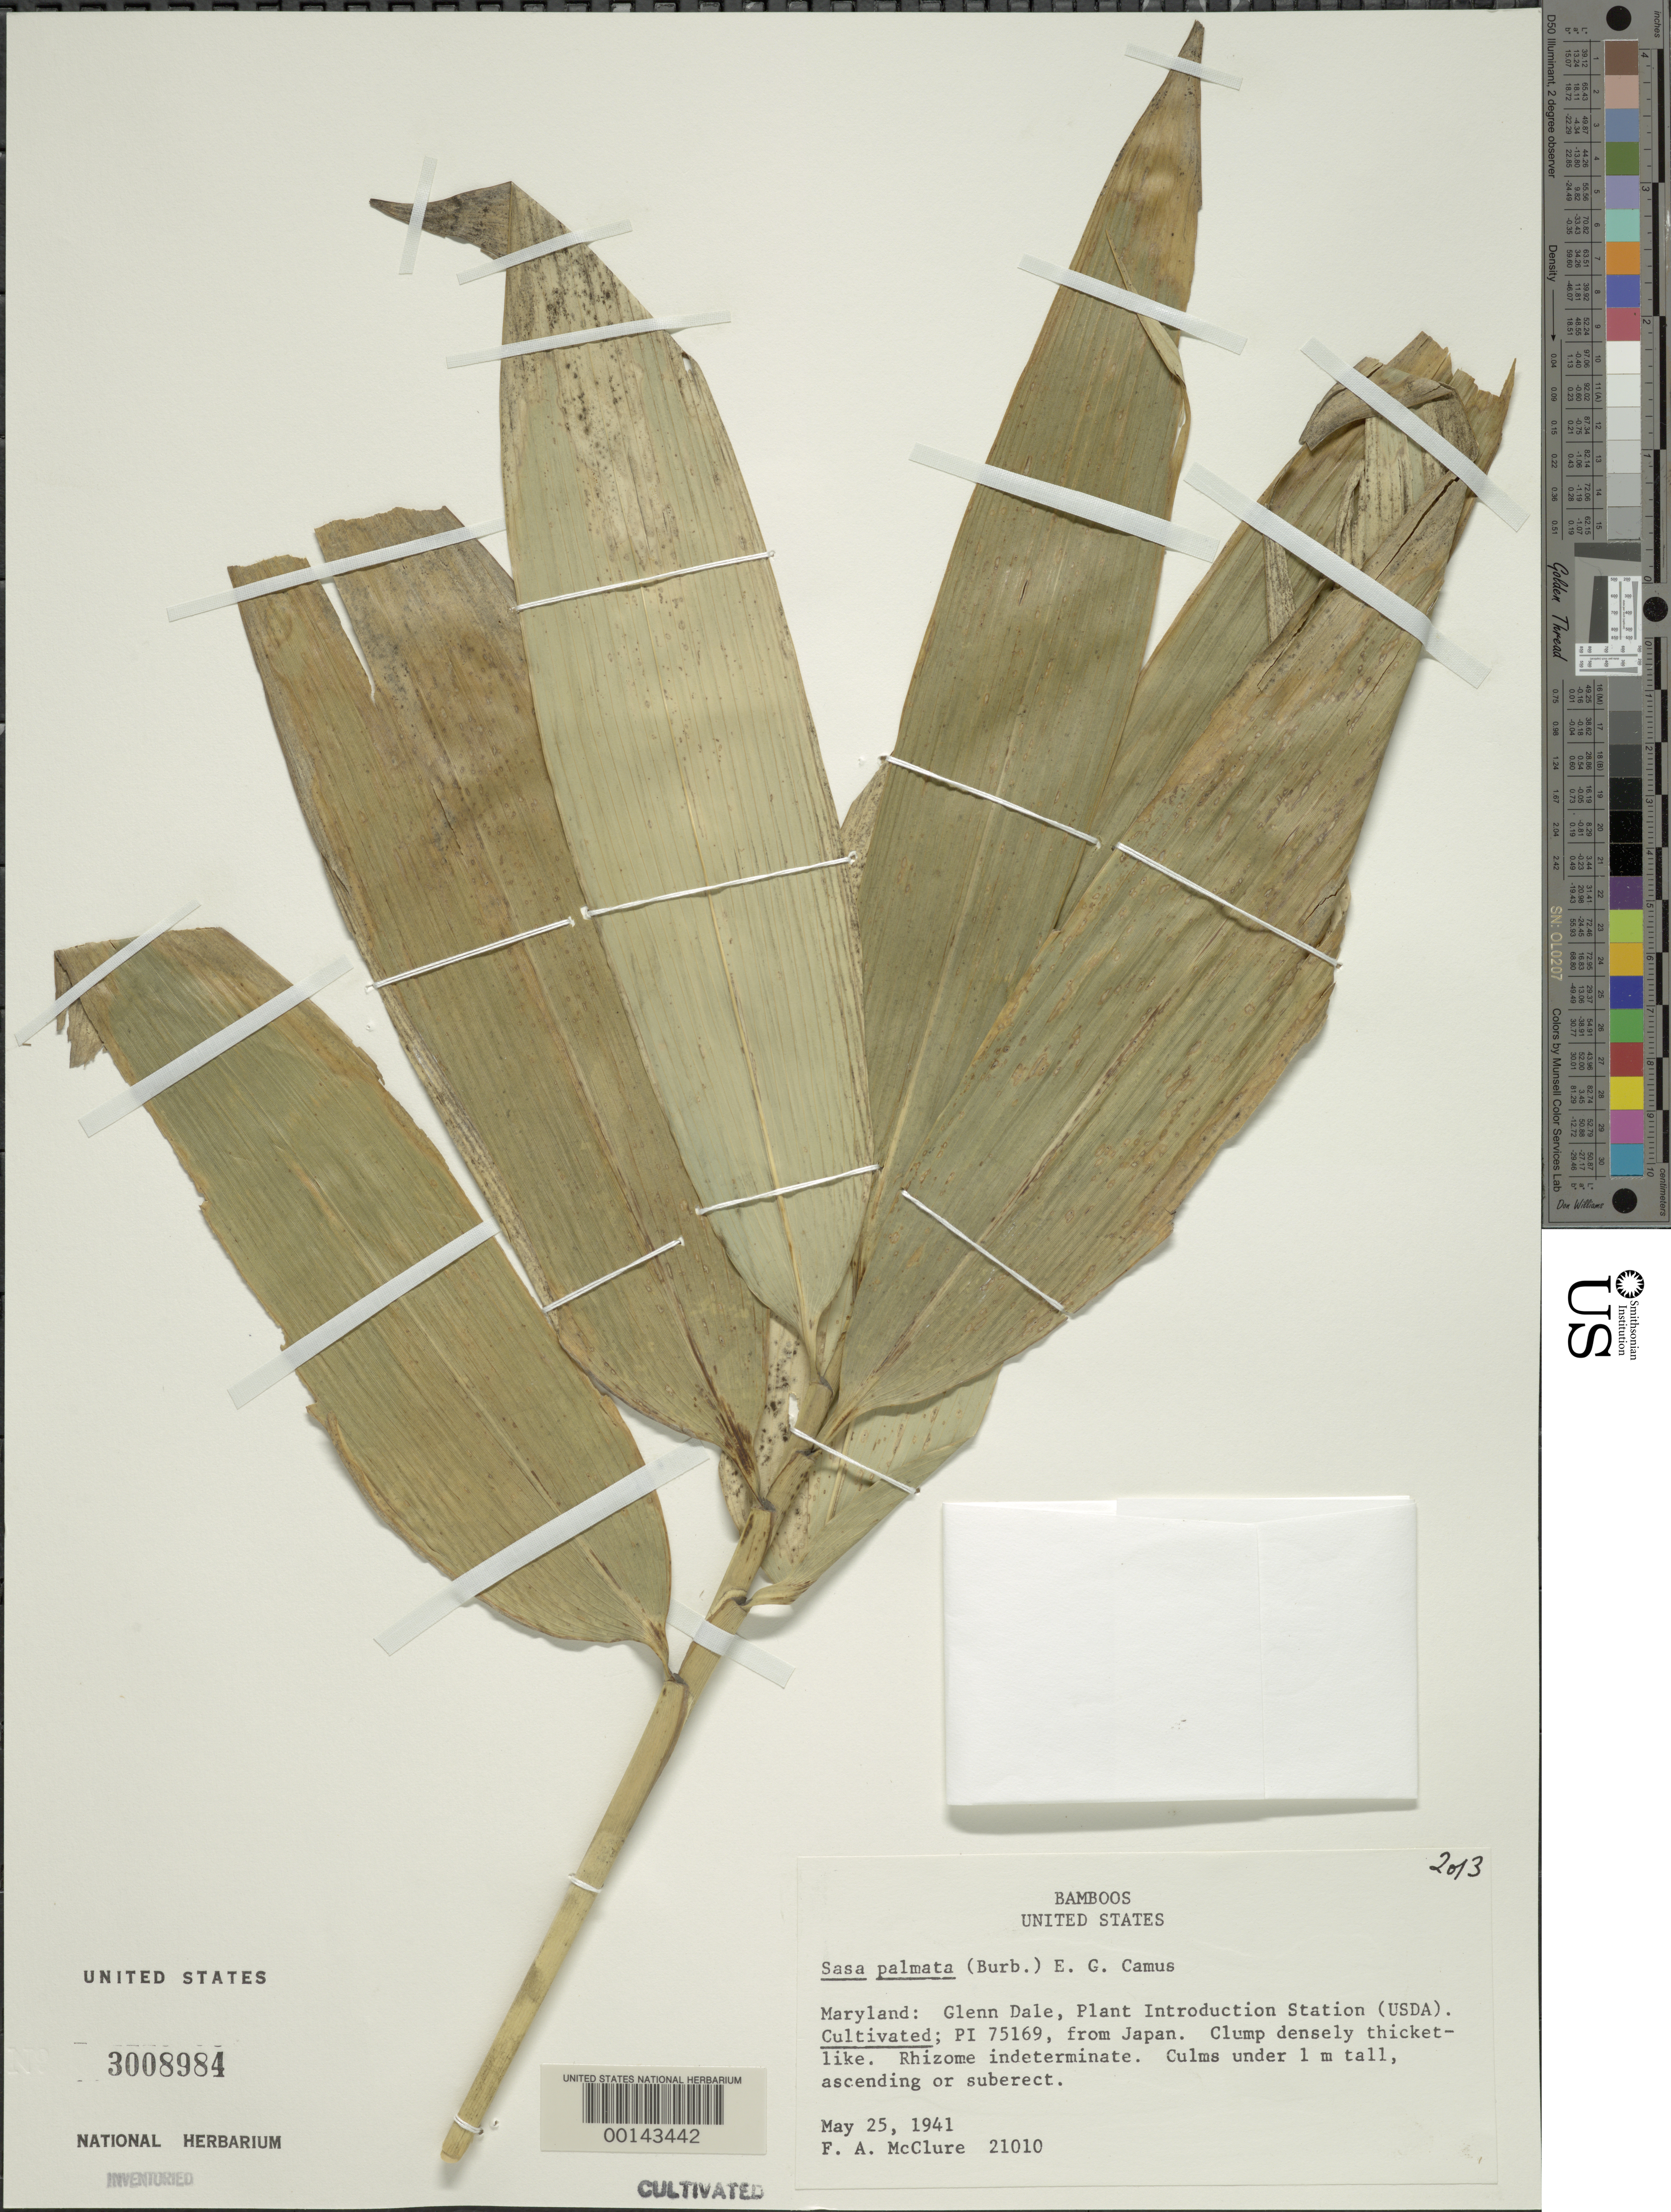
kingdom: Plantae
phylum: Tracheophyta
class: Liliopsida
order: Poales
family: Poaceae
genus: Sasa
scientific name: Sasa palmata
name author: (hort. ex Burb.) E.G. Camus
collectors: F. A. McClure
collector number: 21010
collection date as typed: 25 May 1941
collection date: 1941-05-25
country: United States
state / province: Maryland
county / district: Prince George's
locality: Glenn dale, usda p.i. station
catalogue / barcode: US 3008984